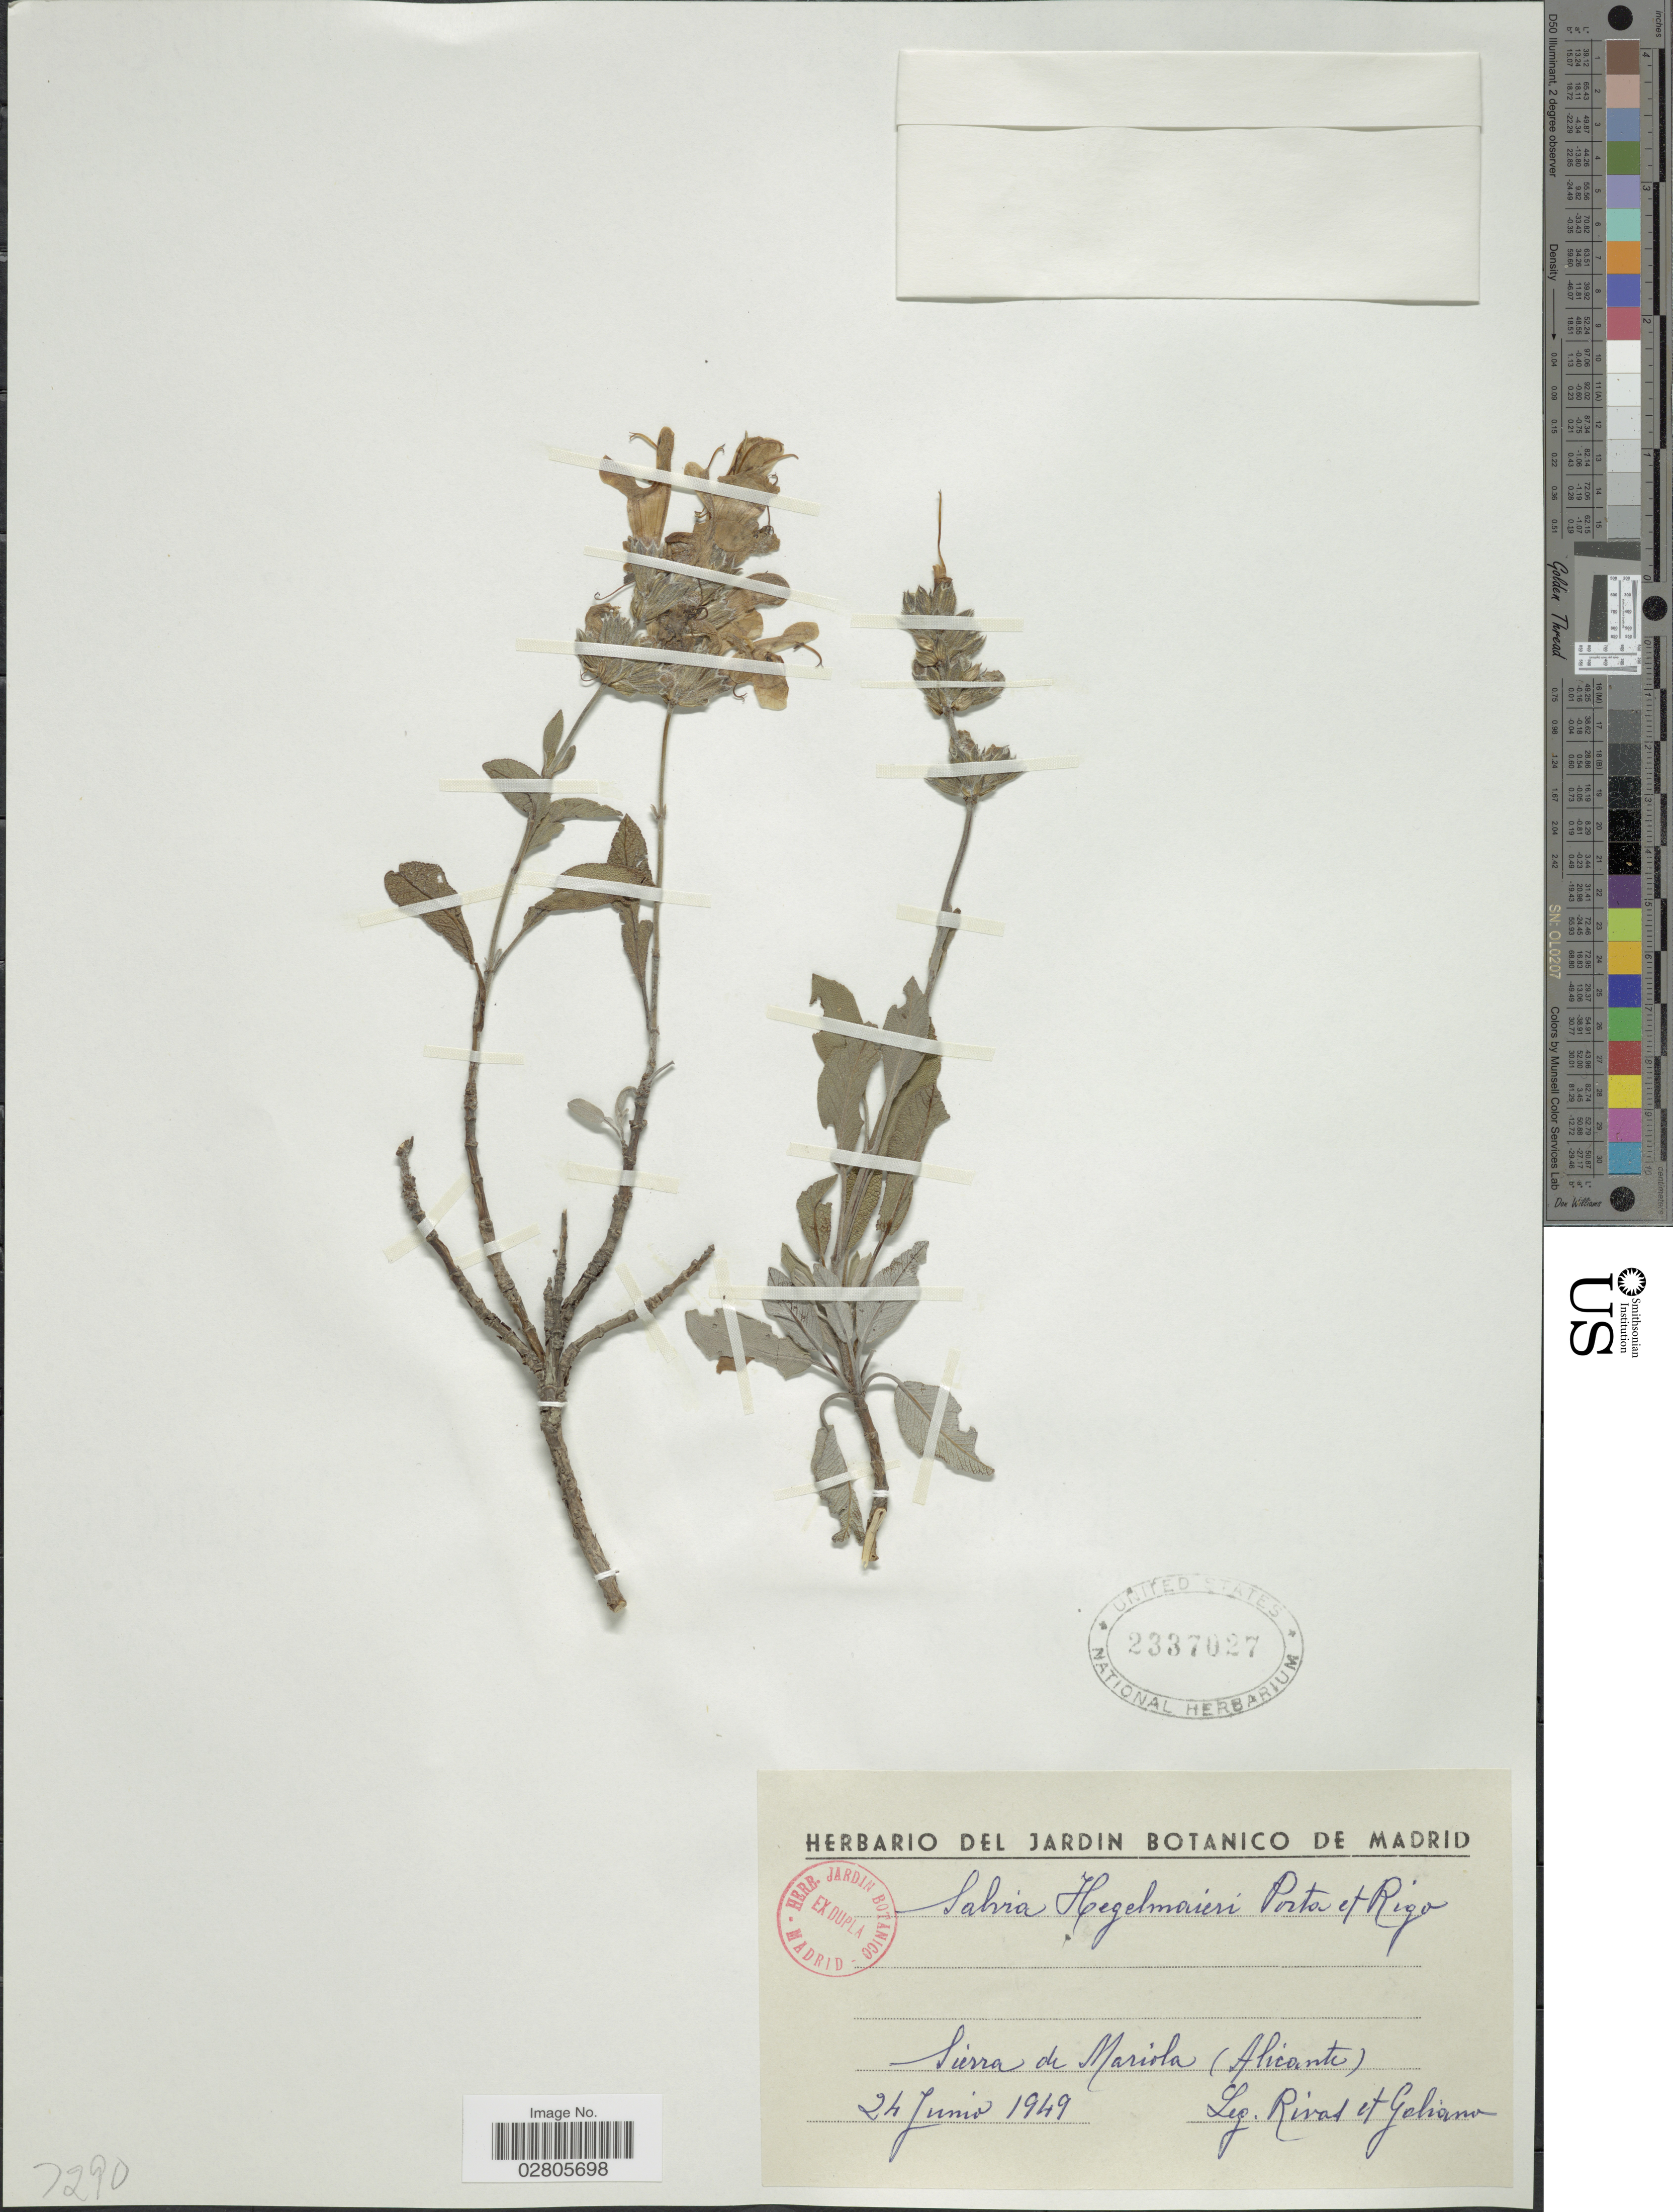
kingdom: Plantae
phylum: Tracheophyta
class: Magnoliopsida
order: Lamiales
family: Lamiaceae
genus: Salvia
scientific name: Salvia hegelmaieri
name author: Porta & Rigo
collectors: Rivas & Galiano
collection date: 1949-06-24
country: Spain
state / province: Madrid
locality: Sierra de Mariola (Alicante).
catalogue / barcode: US 2337027